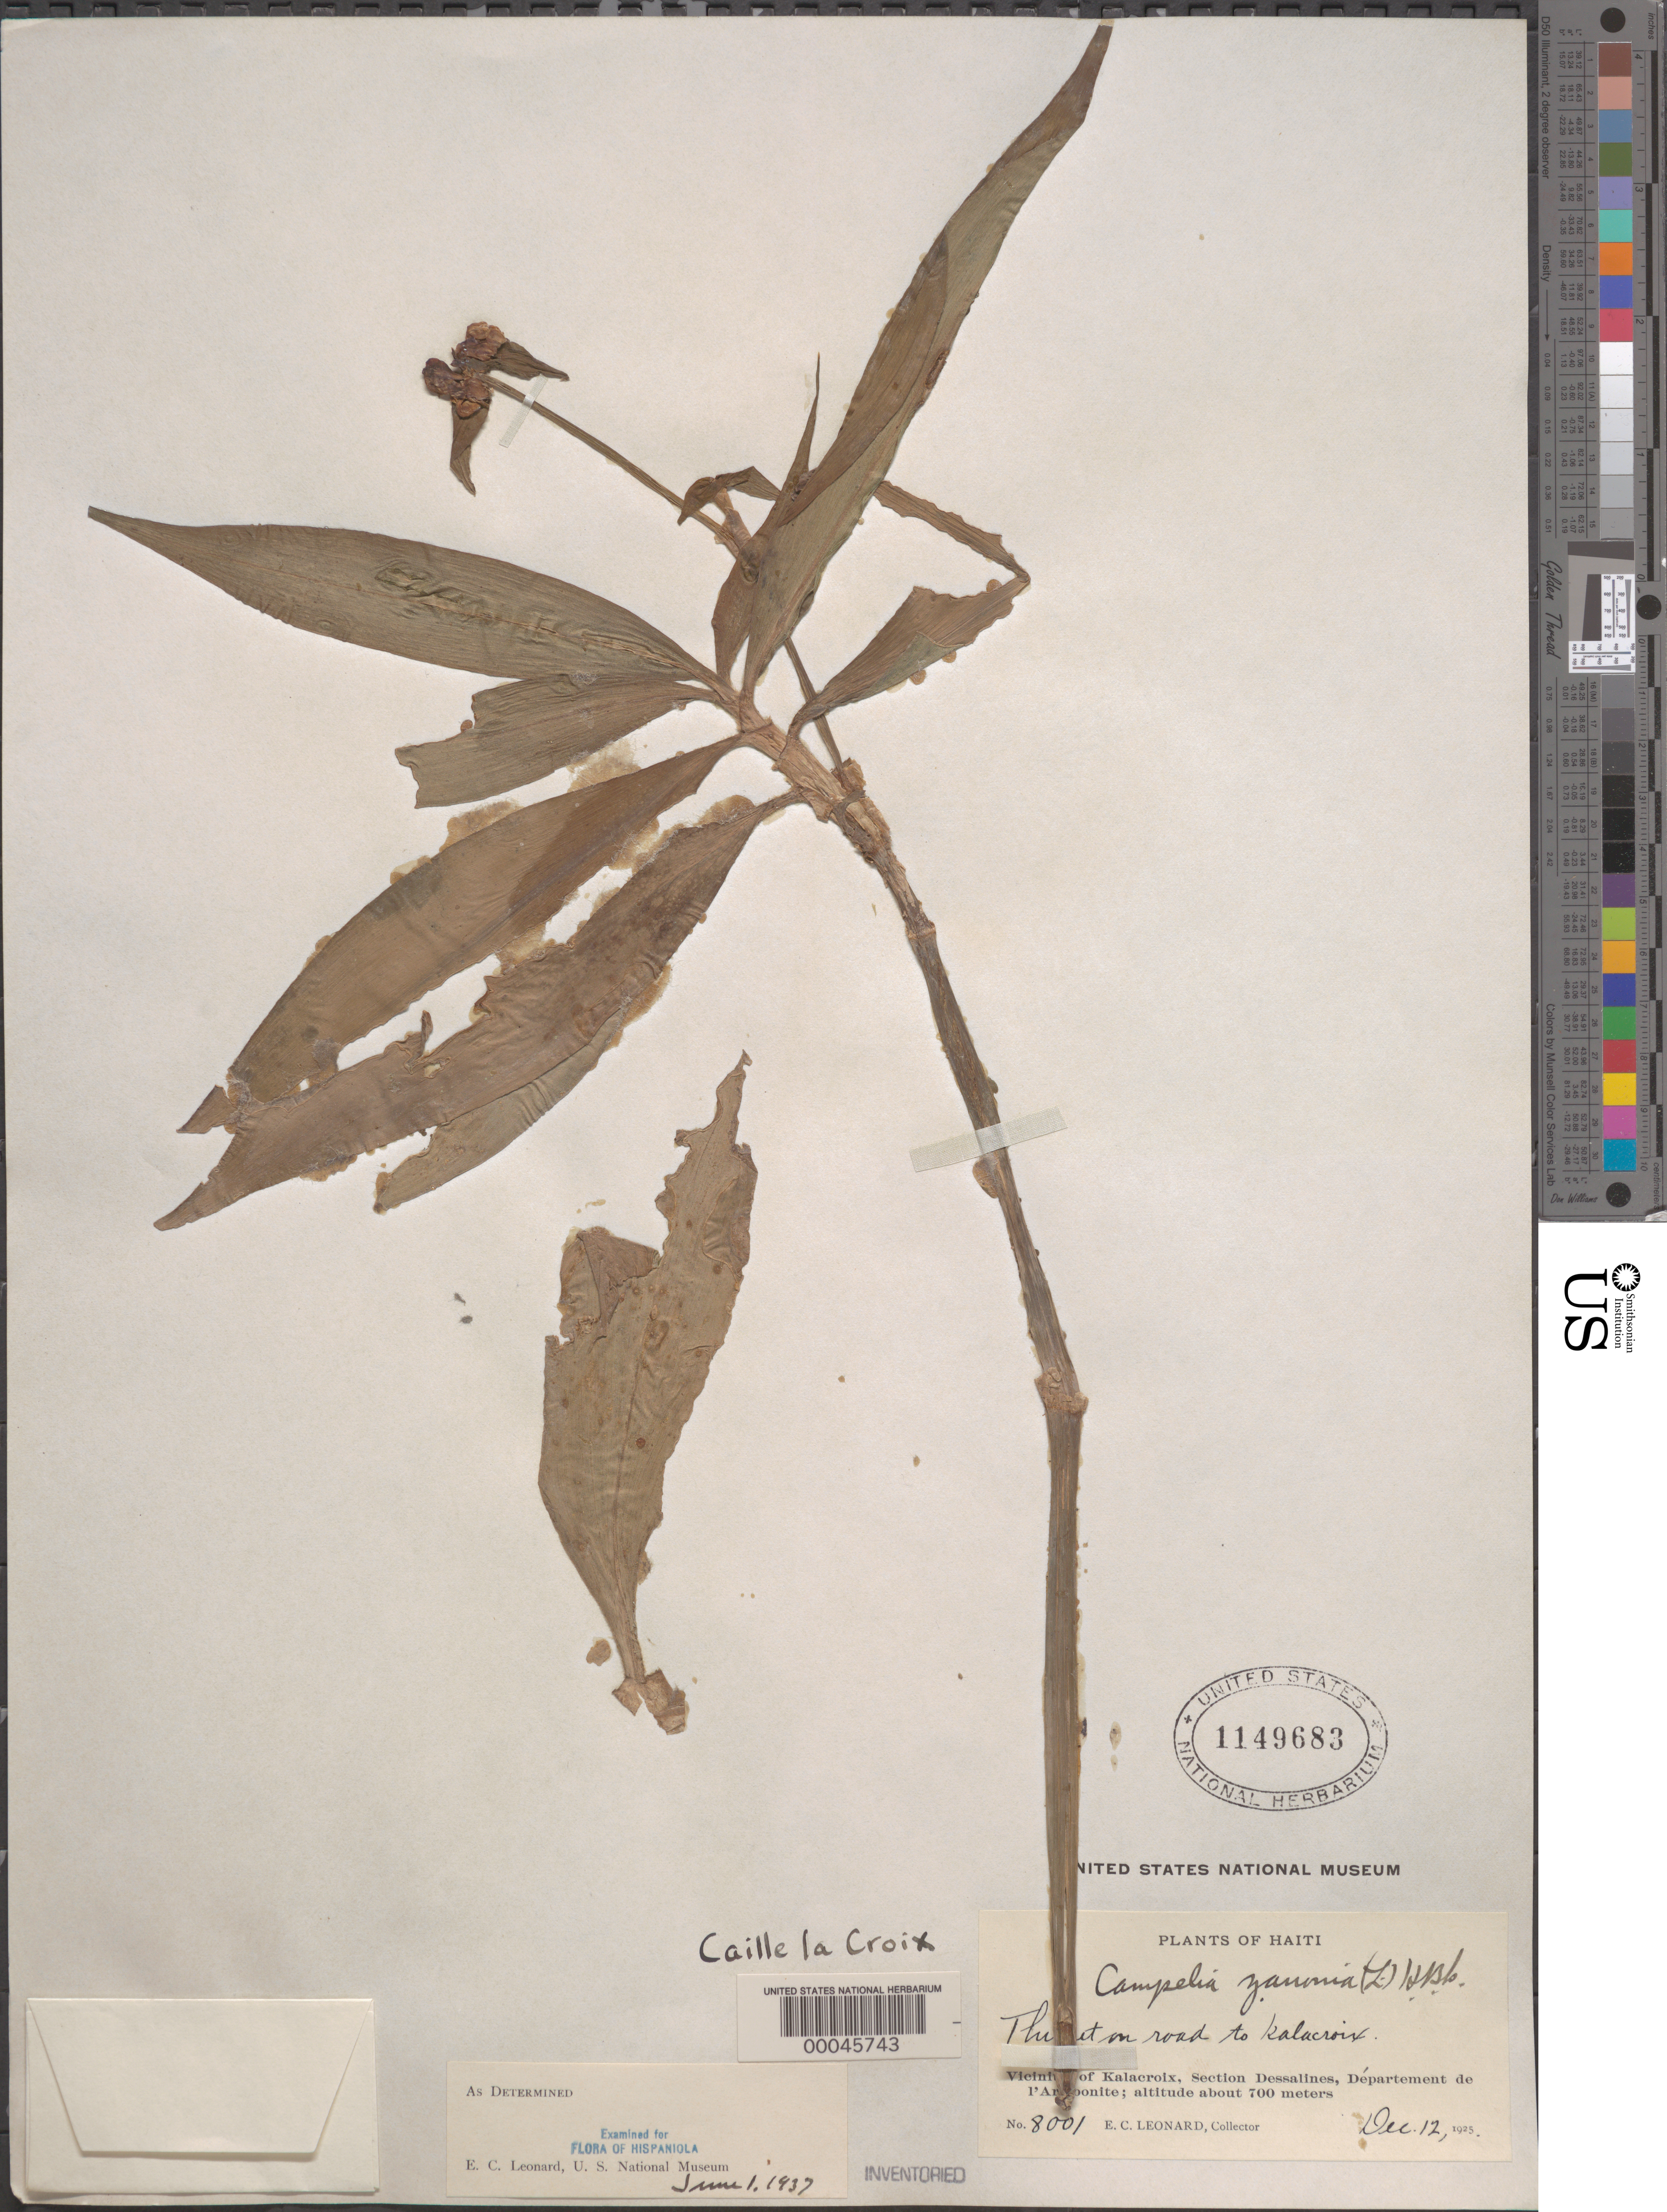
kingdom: Plantae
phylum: Tracheophyta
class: Liliopsida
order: Commelinales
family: Commelinaceae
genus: Tradescantia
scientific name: Tradescantia zanonia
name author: (L.) Sw.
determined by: Leonard, Emery C., (US)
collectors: E. C. Leonard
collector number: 8001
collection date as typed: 12 Dec 1925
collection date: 1925-12-12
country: Haiti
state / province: Artibonite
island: Hispaniola Island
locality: Near kalacroix, dessalines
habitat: Roadside thicket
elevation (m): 700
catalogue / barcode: US 1149683